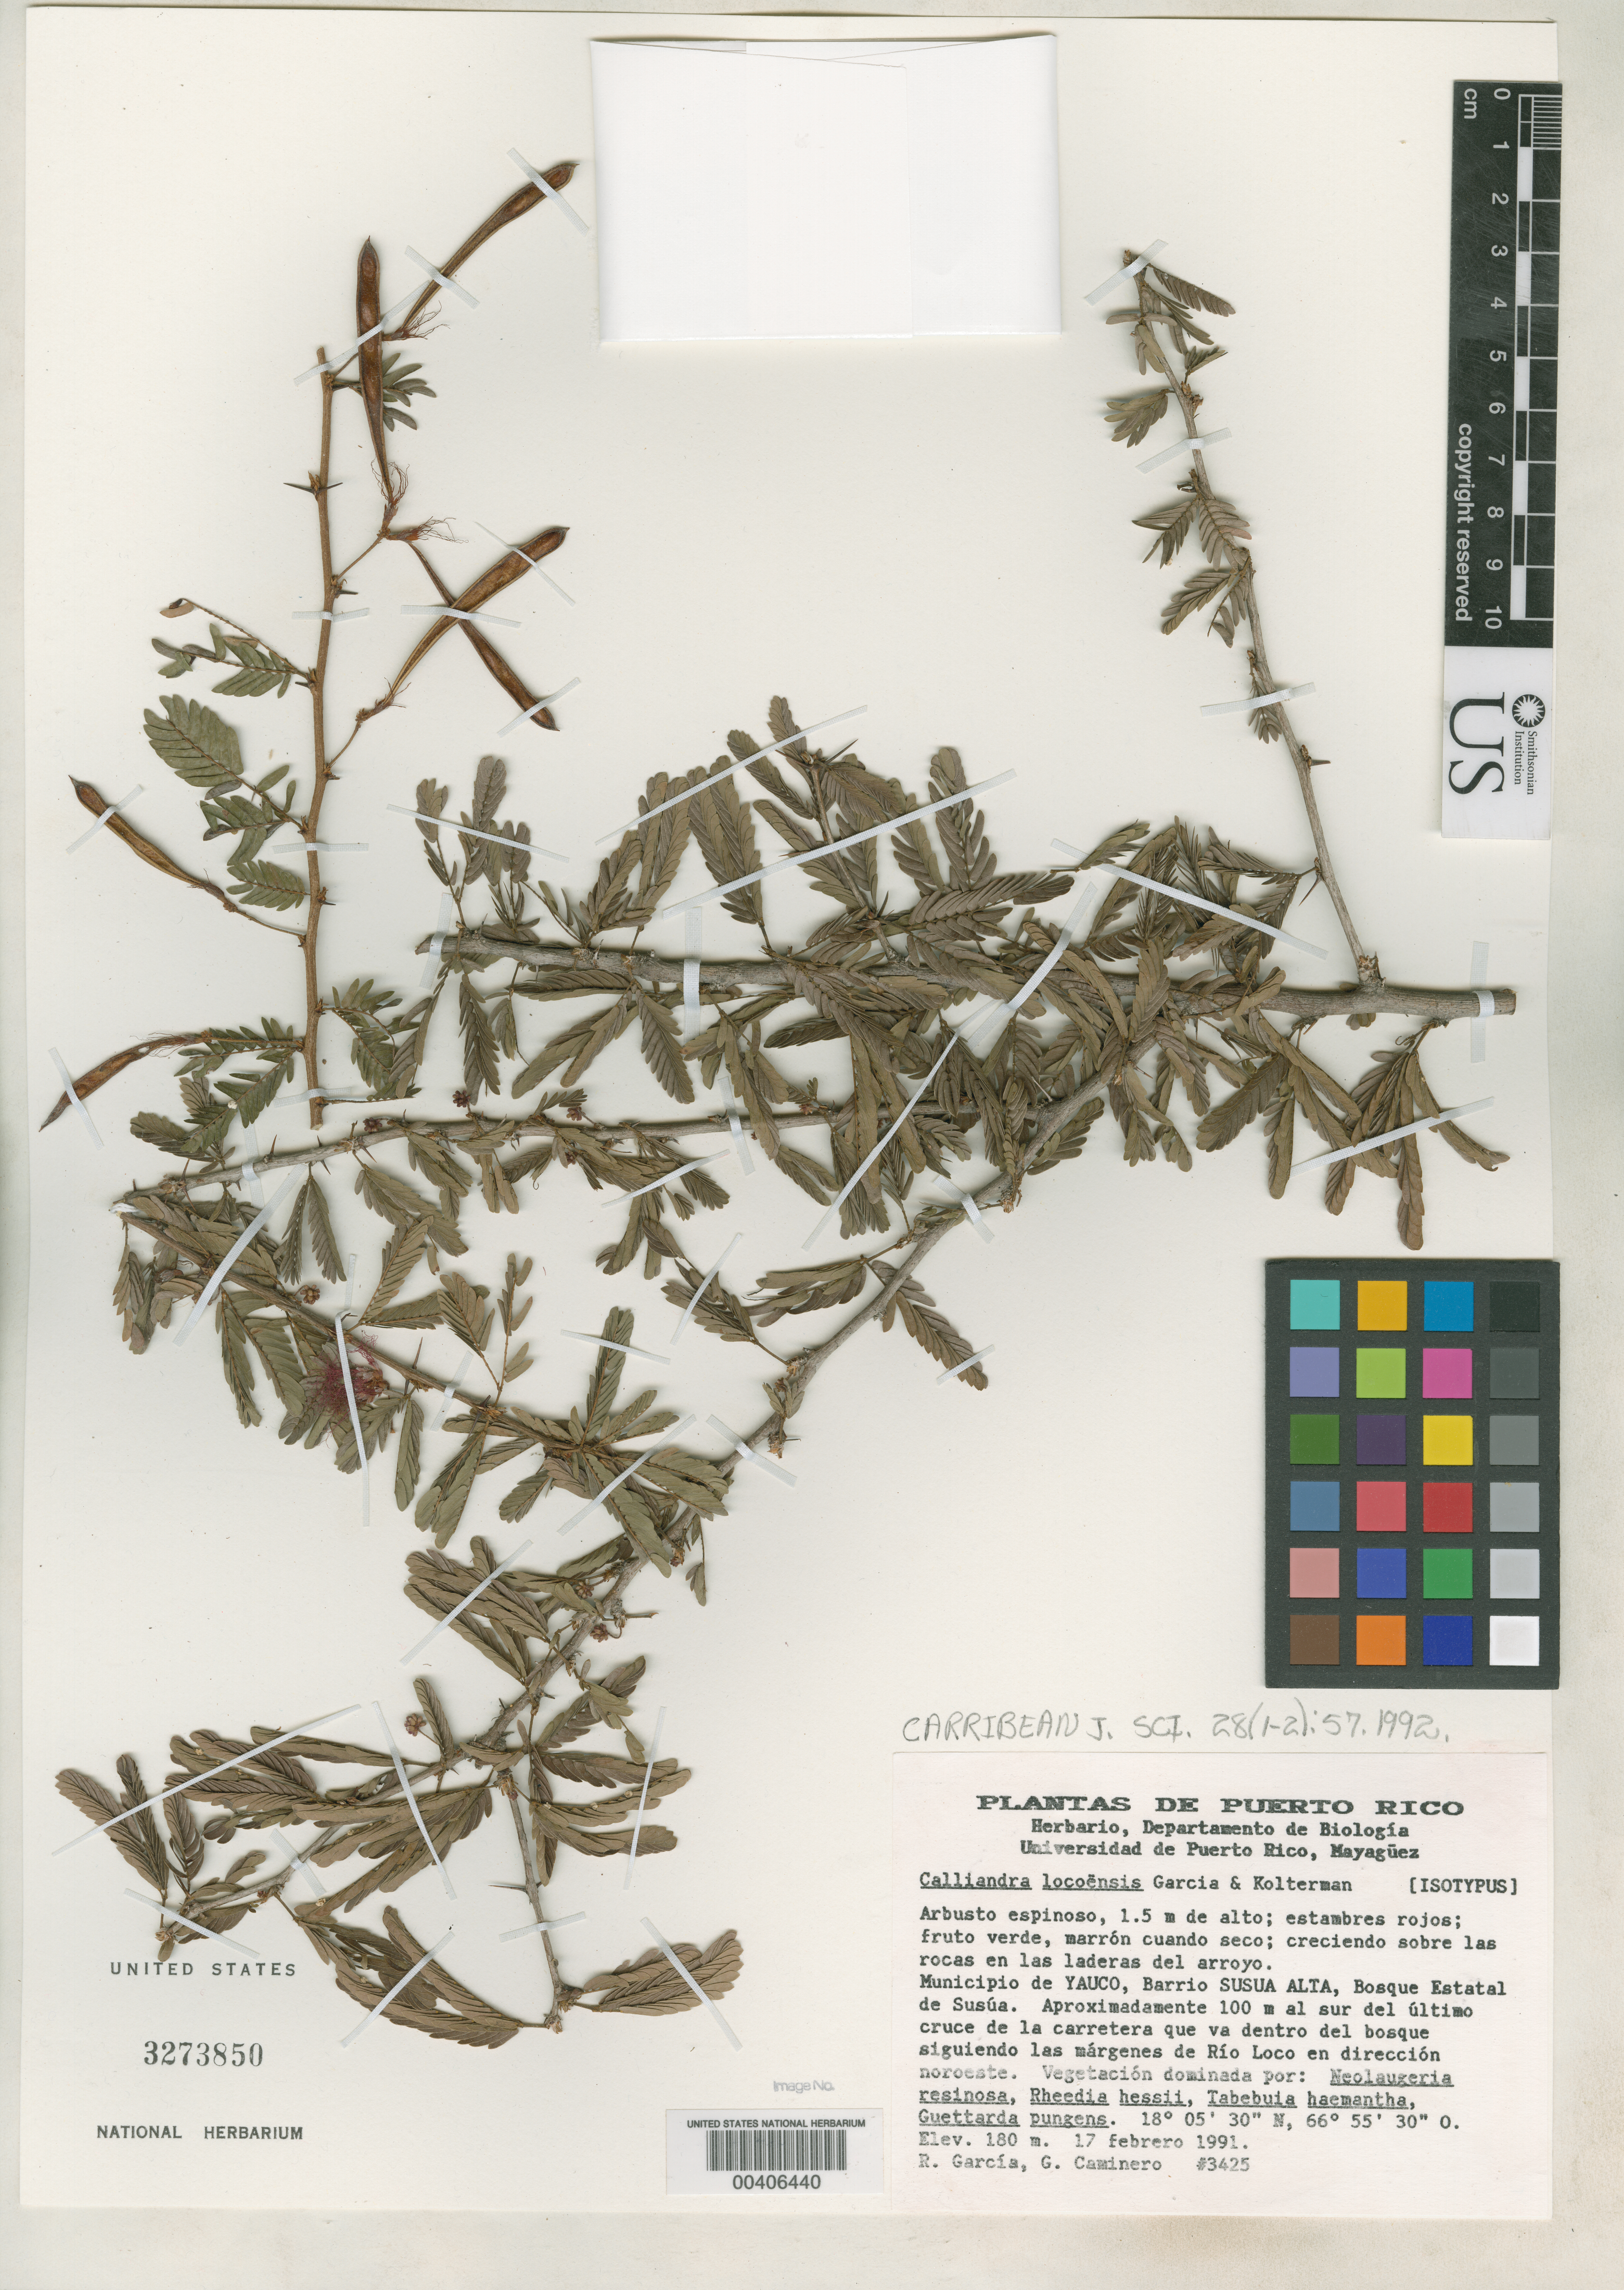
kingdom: Plantae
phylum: Tracheophyta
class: Magnoliopsida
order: Fabales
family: Fabaceae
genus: Calliandra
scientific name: Calliandra locoensis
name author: R.G. García & Kolterman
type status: Isotype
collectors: R. G. García & G. Caminero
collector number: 3425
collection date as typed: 17 Feb 1991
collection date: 1991-02-17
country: Puerto Rico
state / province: Yauco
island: Greater Antilles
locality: Barrio Susua Alta, Bosque estatal de Susua, Bosque siguiendo las margenes de rio loco en direccion NW.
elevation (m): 180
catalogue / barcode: US 3273850